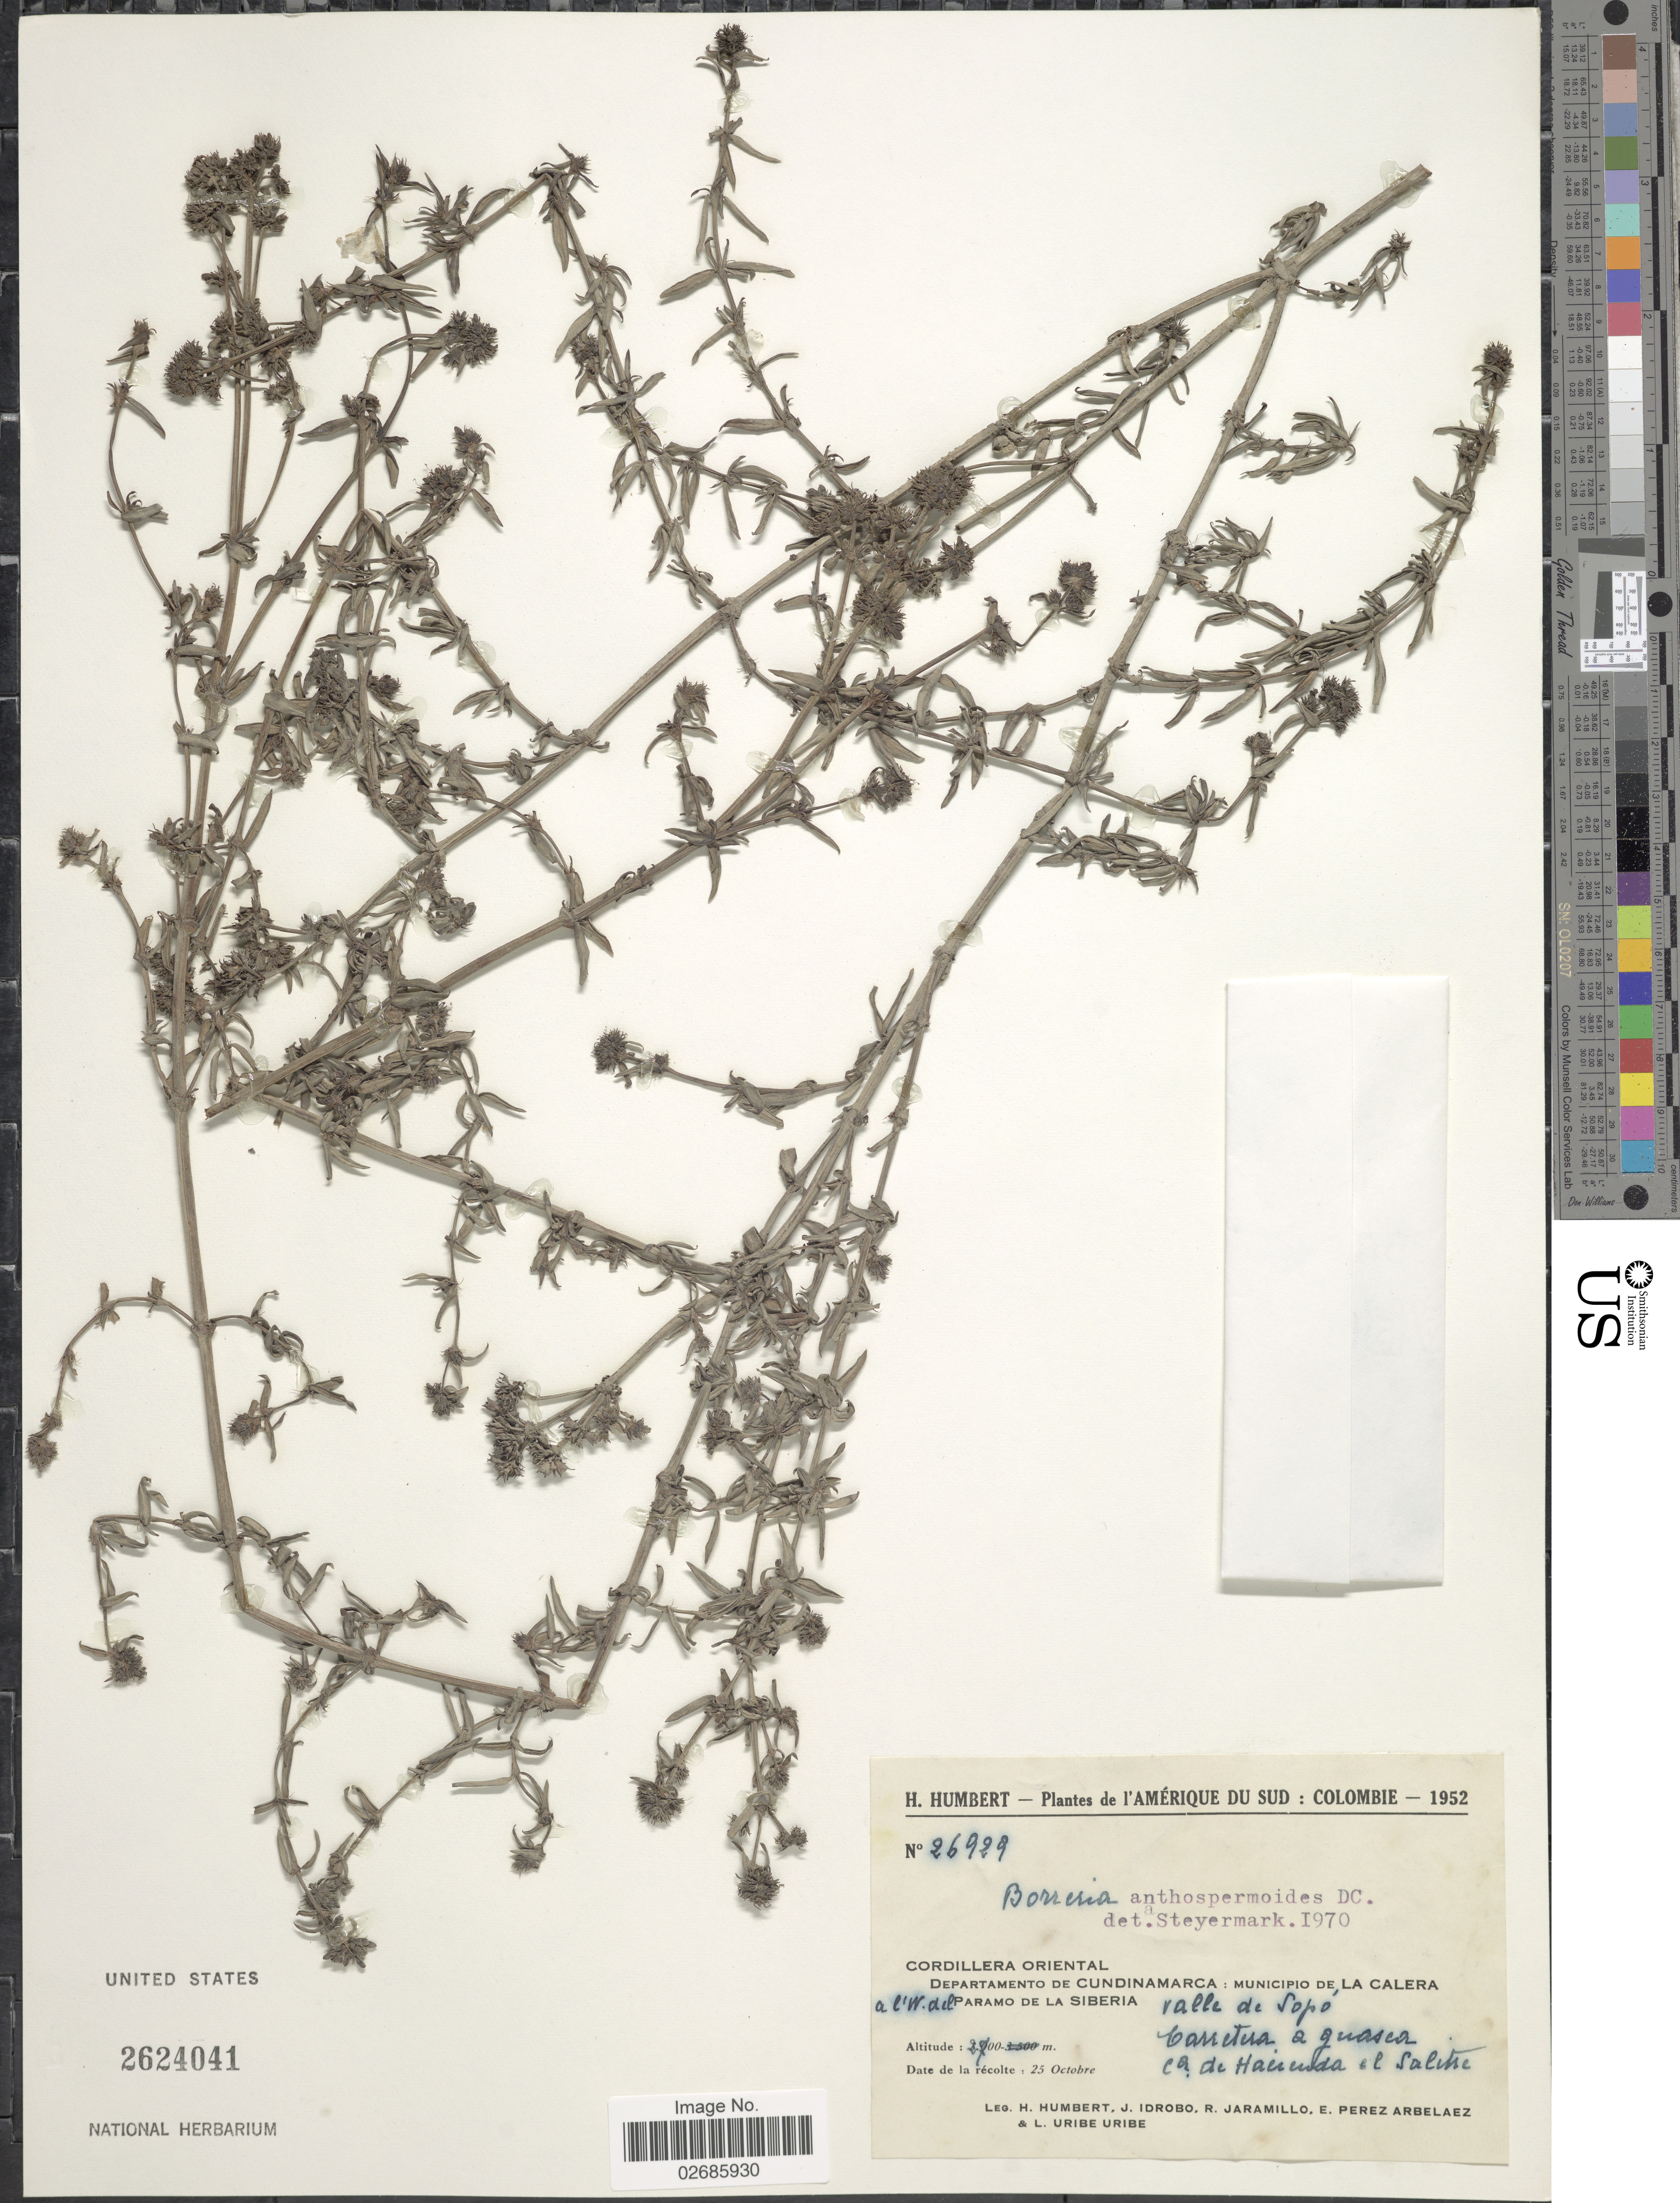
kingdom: Plantae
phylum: Tracheophyta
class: Magnoliopsida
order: Gentianales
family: Rubiaceae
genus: Borreria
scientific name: Borreria anthospermoides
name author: DC.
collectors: H. Humbert, J. M. Idrobo, R. Jaramillo M., E. Pérez Arbeláez & L. Uribe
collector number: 26929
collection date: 1952-10-25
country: Colombia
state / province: Cundinamarca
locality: Cordillera Oriental, Departamento de Cundinamarca: Municipio de La Calera a l' W del Paramo de La Siberia, valle de Sopó, Carretera a guasca ca de Hacienda el Salitre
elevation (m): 2700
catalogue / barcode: US 2624041